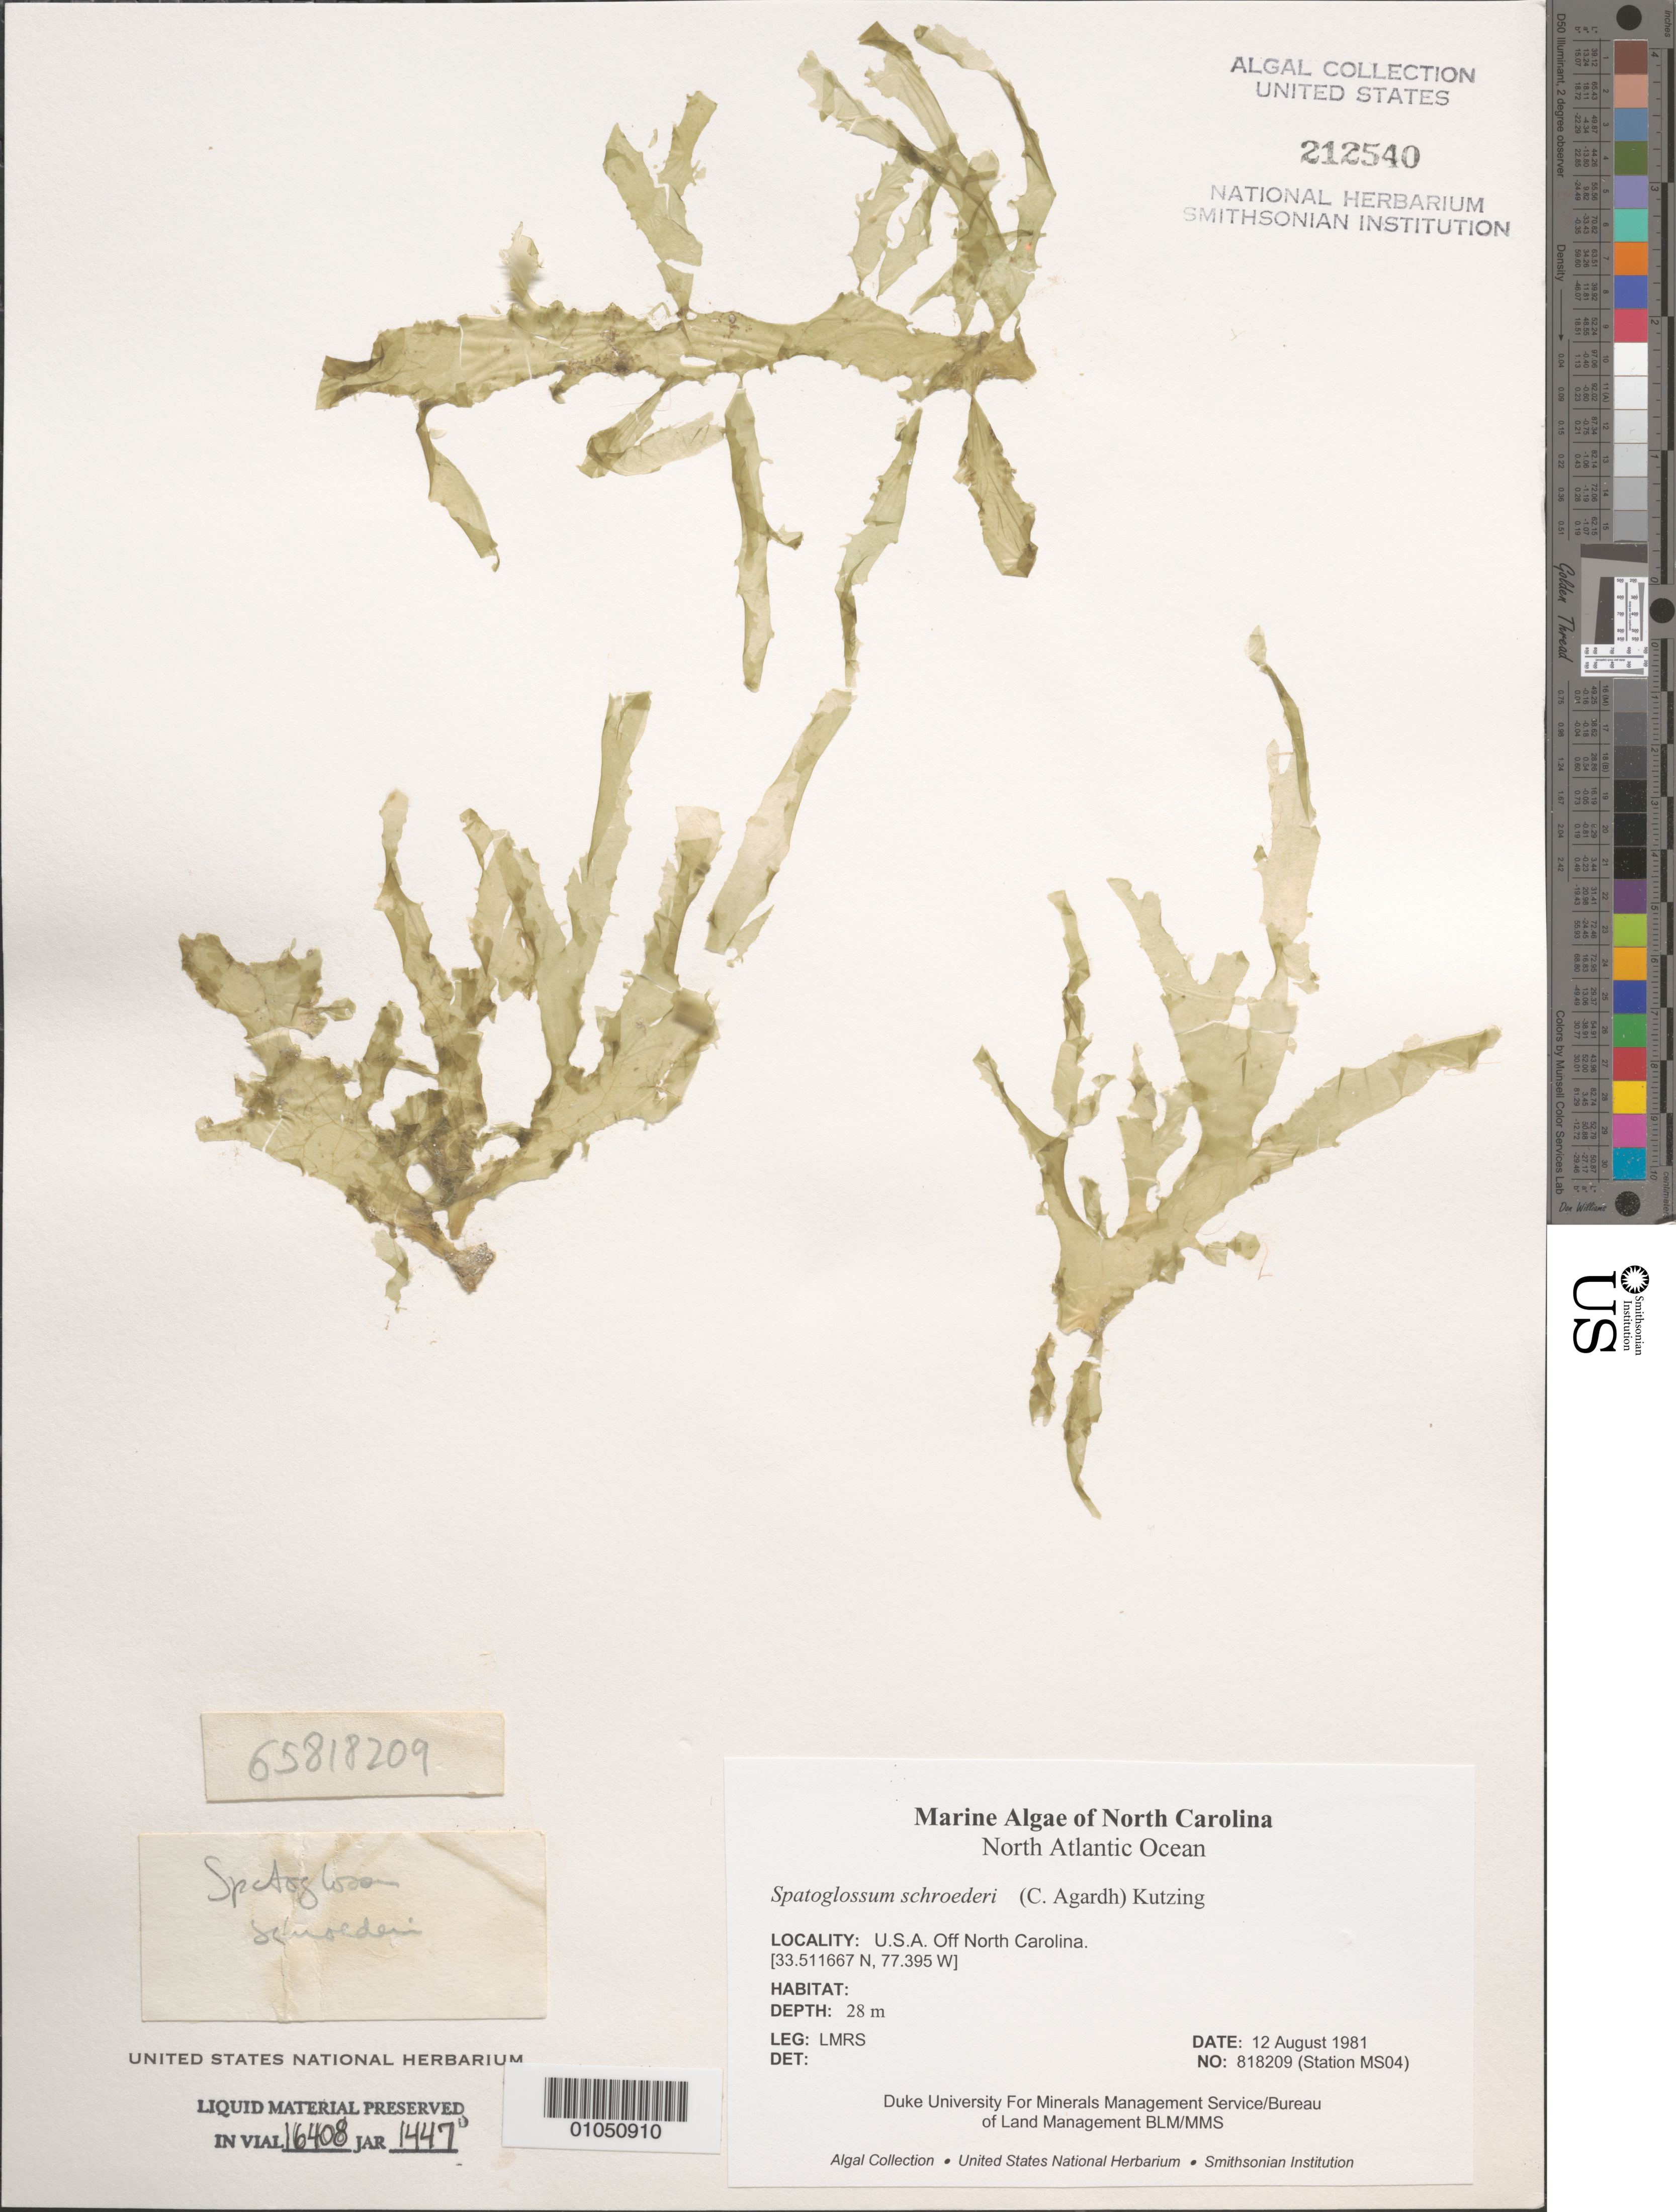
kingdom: Chromista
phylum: Ochrophyta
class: Phaeophyceae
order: Dictyotales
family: Dictyotaceae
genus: Spatoglossum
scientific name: Spatoglossum schroederi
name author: (C. Agardh) Kütz.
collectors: LMRS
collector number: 818209 (Station MS04)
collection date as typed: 12 Aug 1981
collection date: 1981-08-12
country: United States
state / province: North Carolina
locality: North Atlantic Ocean off North Carolina coast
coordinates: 33.511667 N, 77.395 W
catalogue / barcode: US 212540